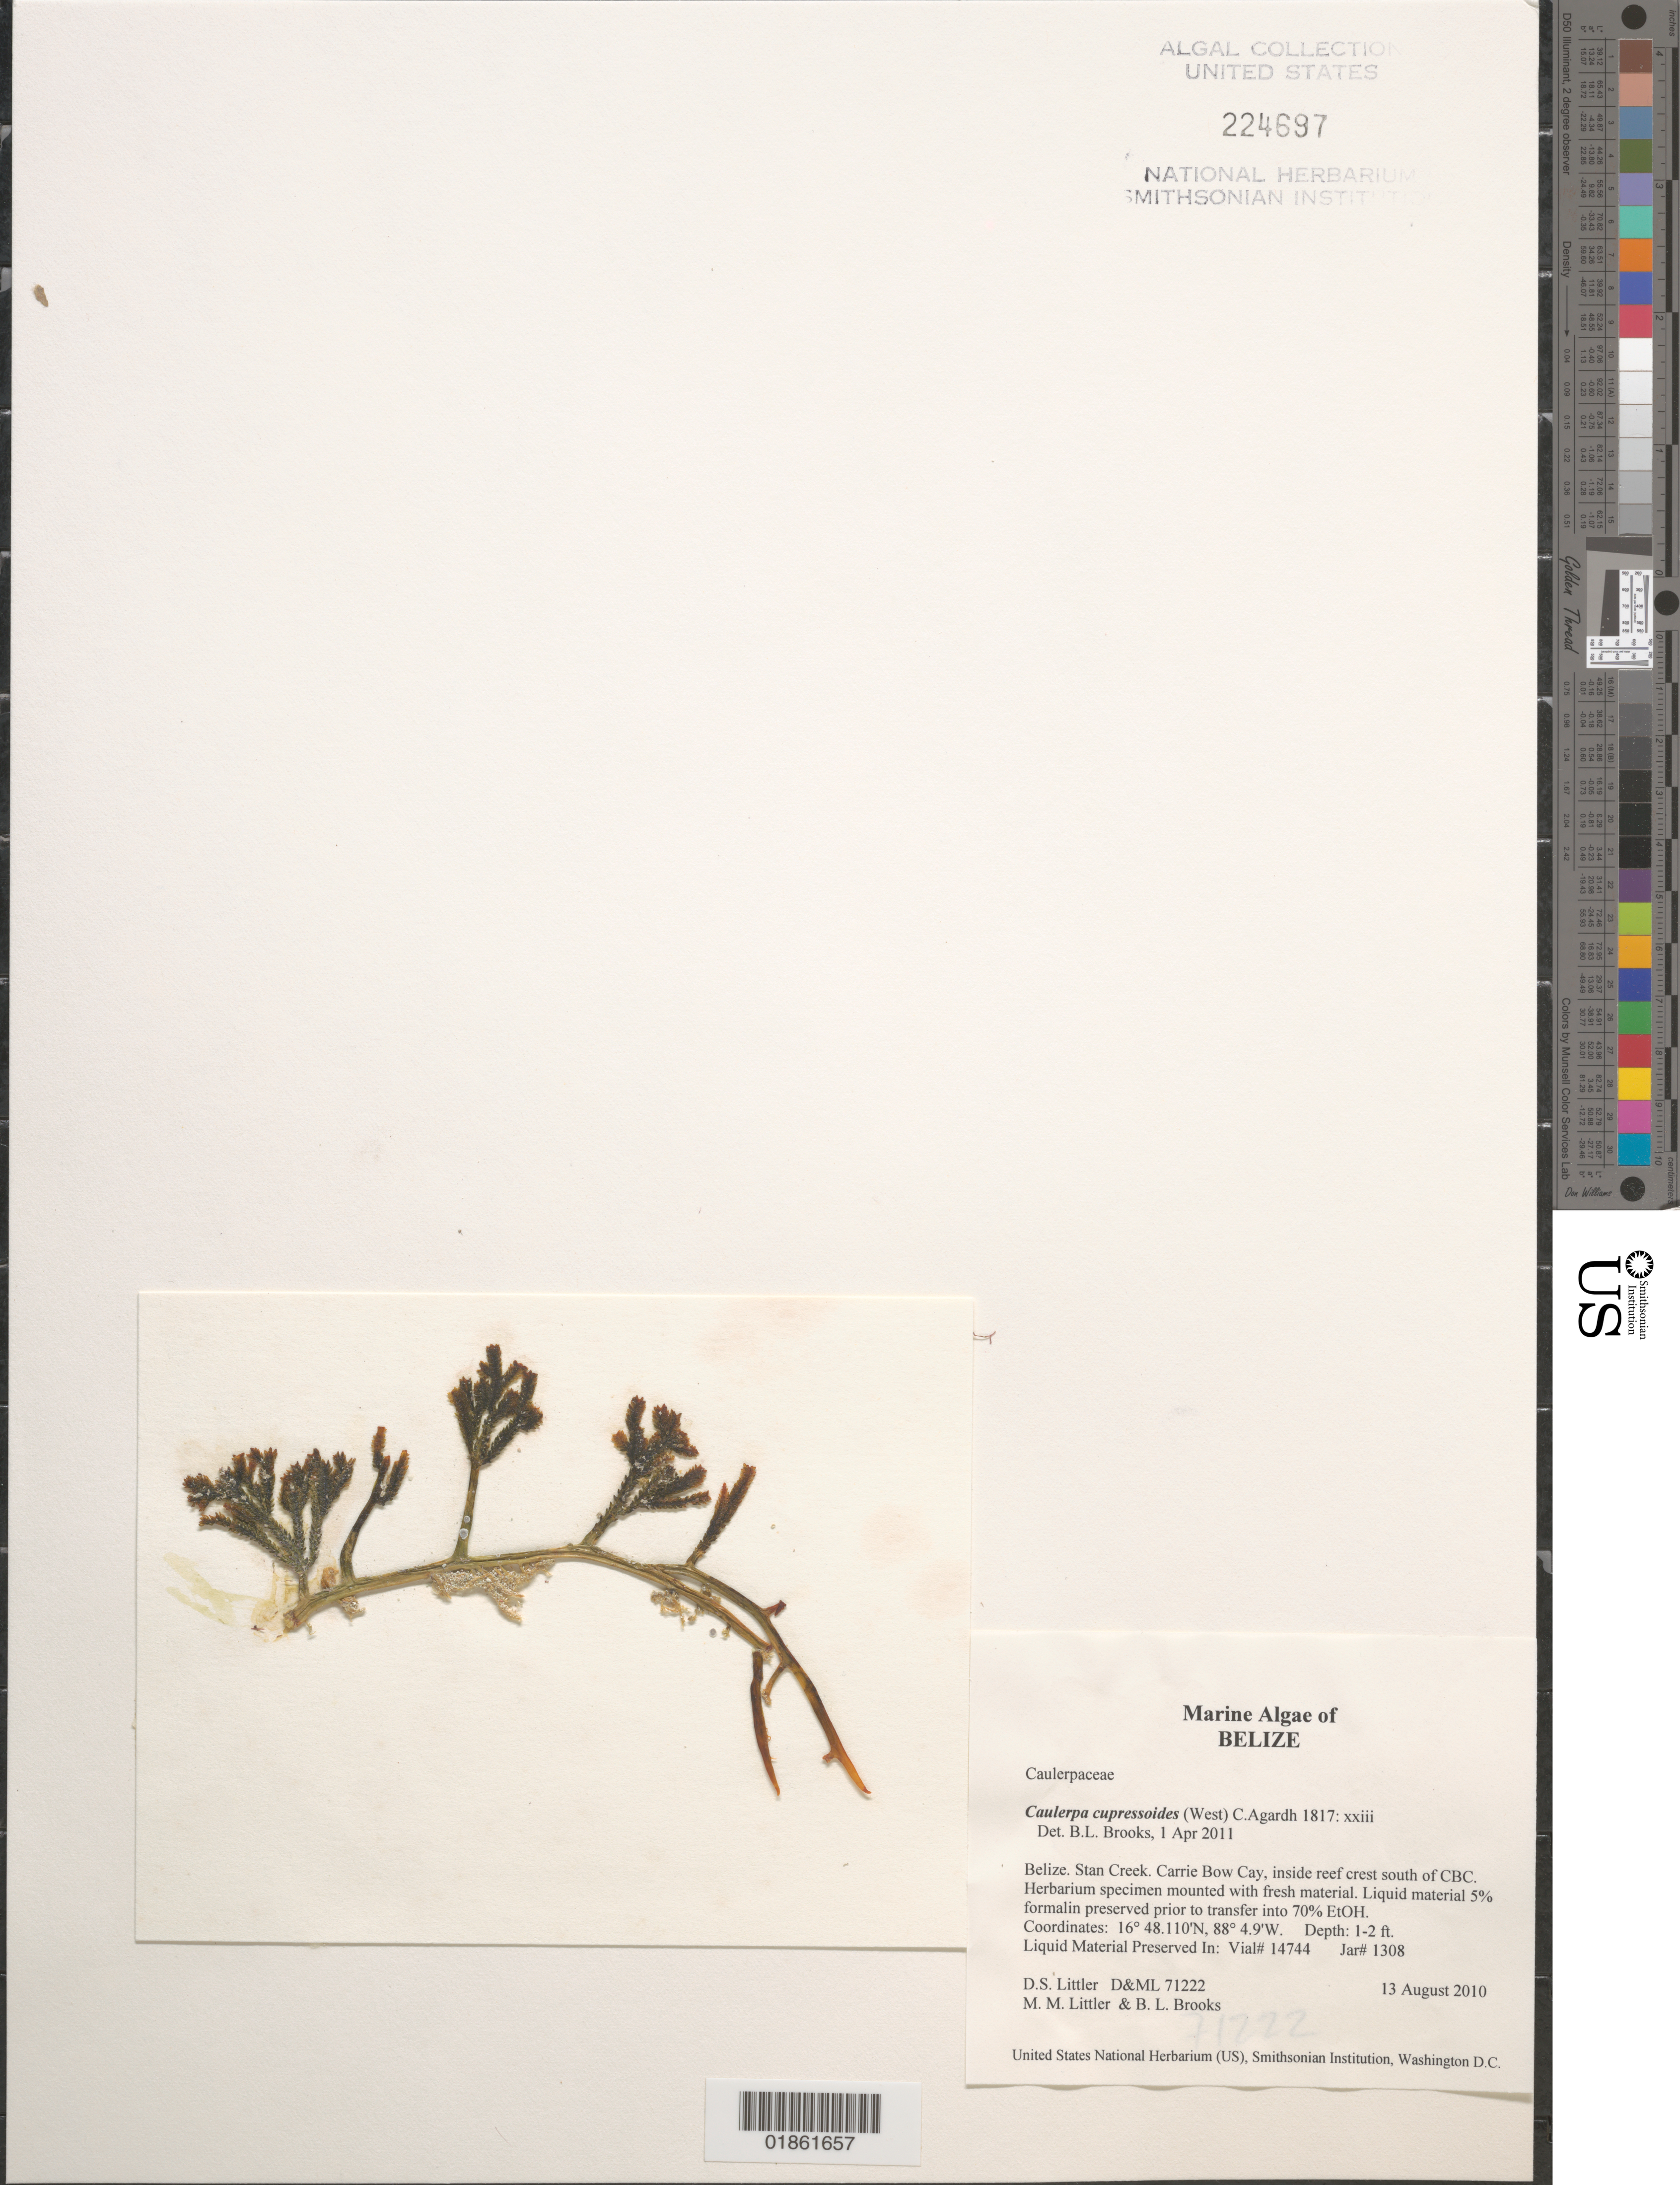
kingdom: Plantae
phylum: Chlorophyta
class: Ulvophyceae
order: Bryopsidales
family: Caulerpaceae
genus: Caulerpa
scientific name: Caulerpa cupressoides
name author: (Vahl) C. Agardh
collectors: D. S. Littler & M. M. Littler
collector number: D&ML 71222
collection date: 2010-08-13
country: Belize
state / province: Stann Creek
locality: Carrie Bow Cay area.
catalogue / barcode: US 224697